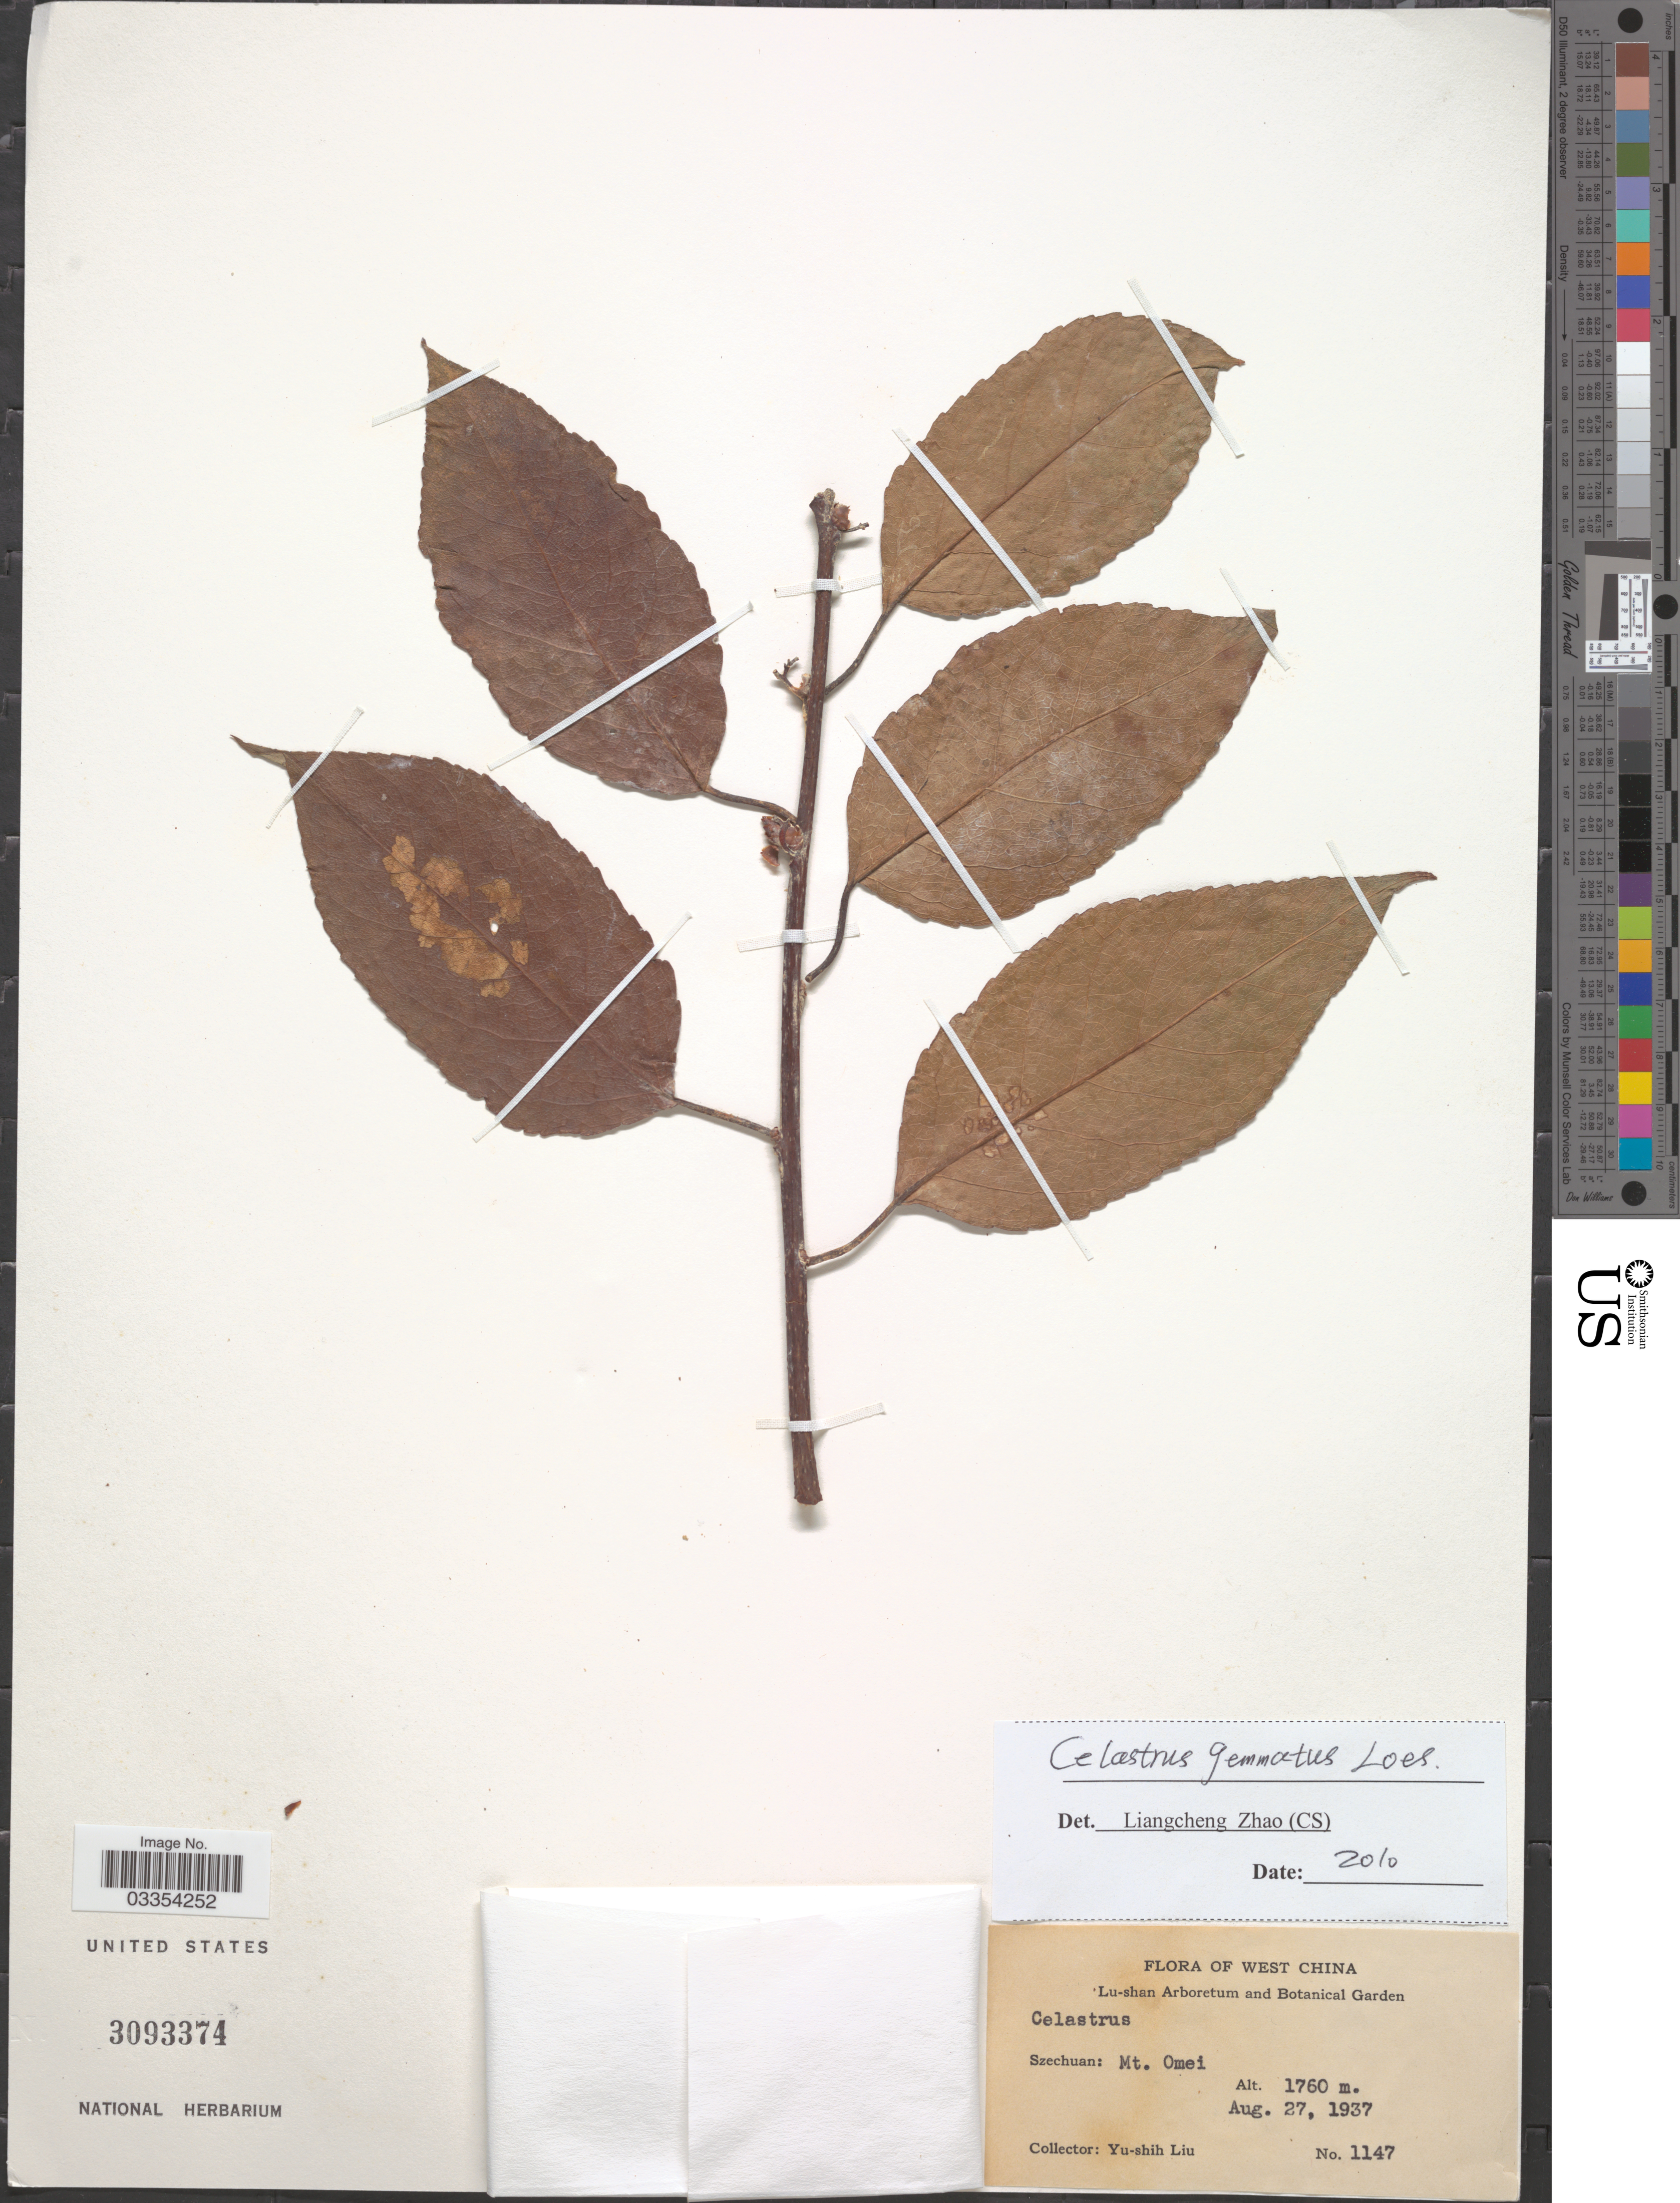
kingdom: Plantae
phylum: Tracheophyta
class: Magnoliopsida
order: Celastrales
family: Celastraceae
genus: Celastrus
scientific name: Celastrus gemmatus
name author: Loes.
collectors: Y.-S. Liu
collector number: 1147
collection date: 1937-08-27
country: China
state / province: Sichuan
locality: West China. Szechuan: Mt. Omei.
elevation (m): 1760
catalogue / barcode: US 3093374